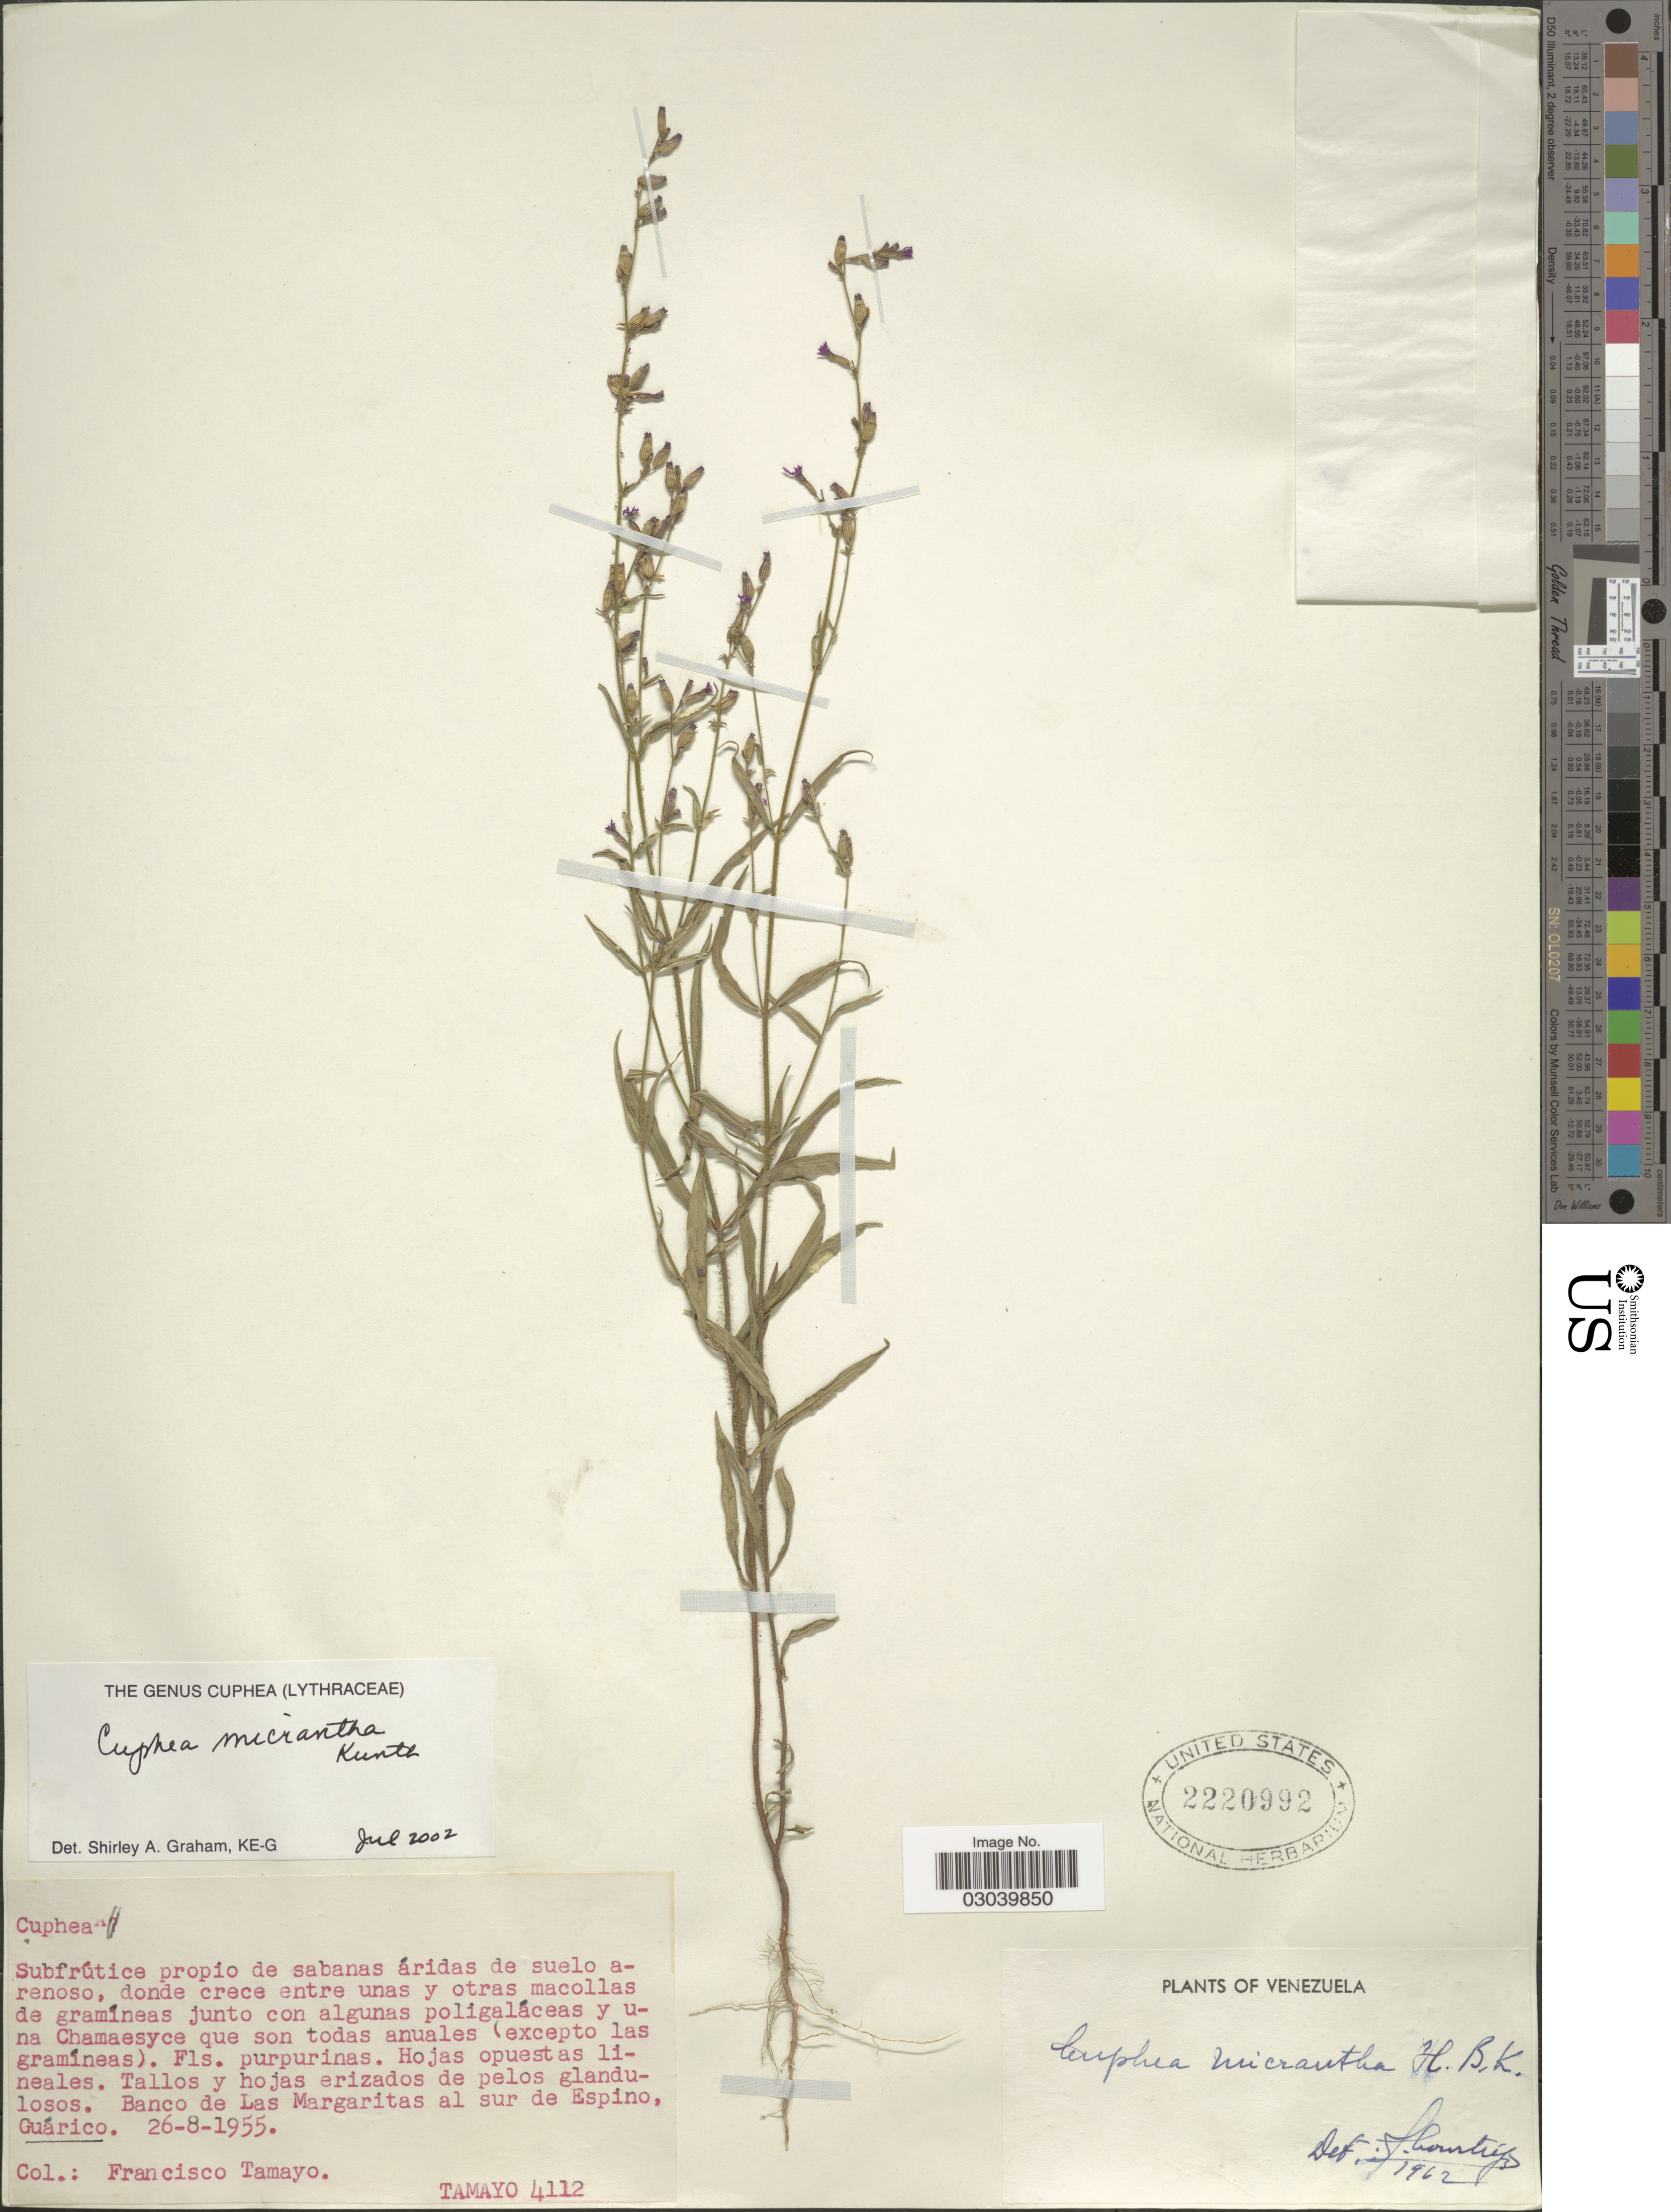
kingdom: Plantae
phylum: Tracheophyta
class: Magnoliopsida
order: Myrtales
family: Lythraceae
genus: Cuphea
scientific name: Cuphea micrantha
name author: Kunth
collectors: F. Tamayo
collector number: Tamayo4112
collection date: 1955-08-26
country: Venezuela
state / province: Guárico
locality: Banco de Las Margaritas al sur de Espino.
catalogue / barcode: US 2220992